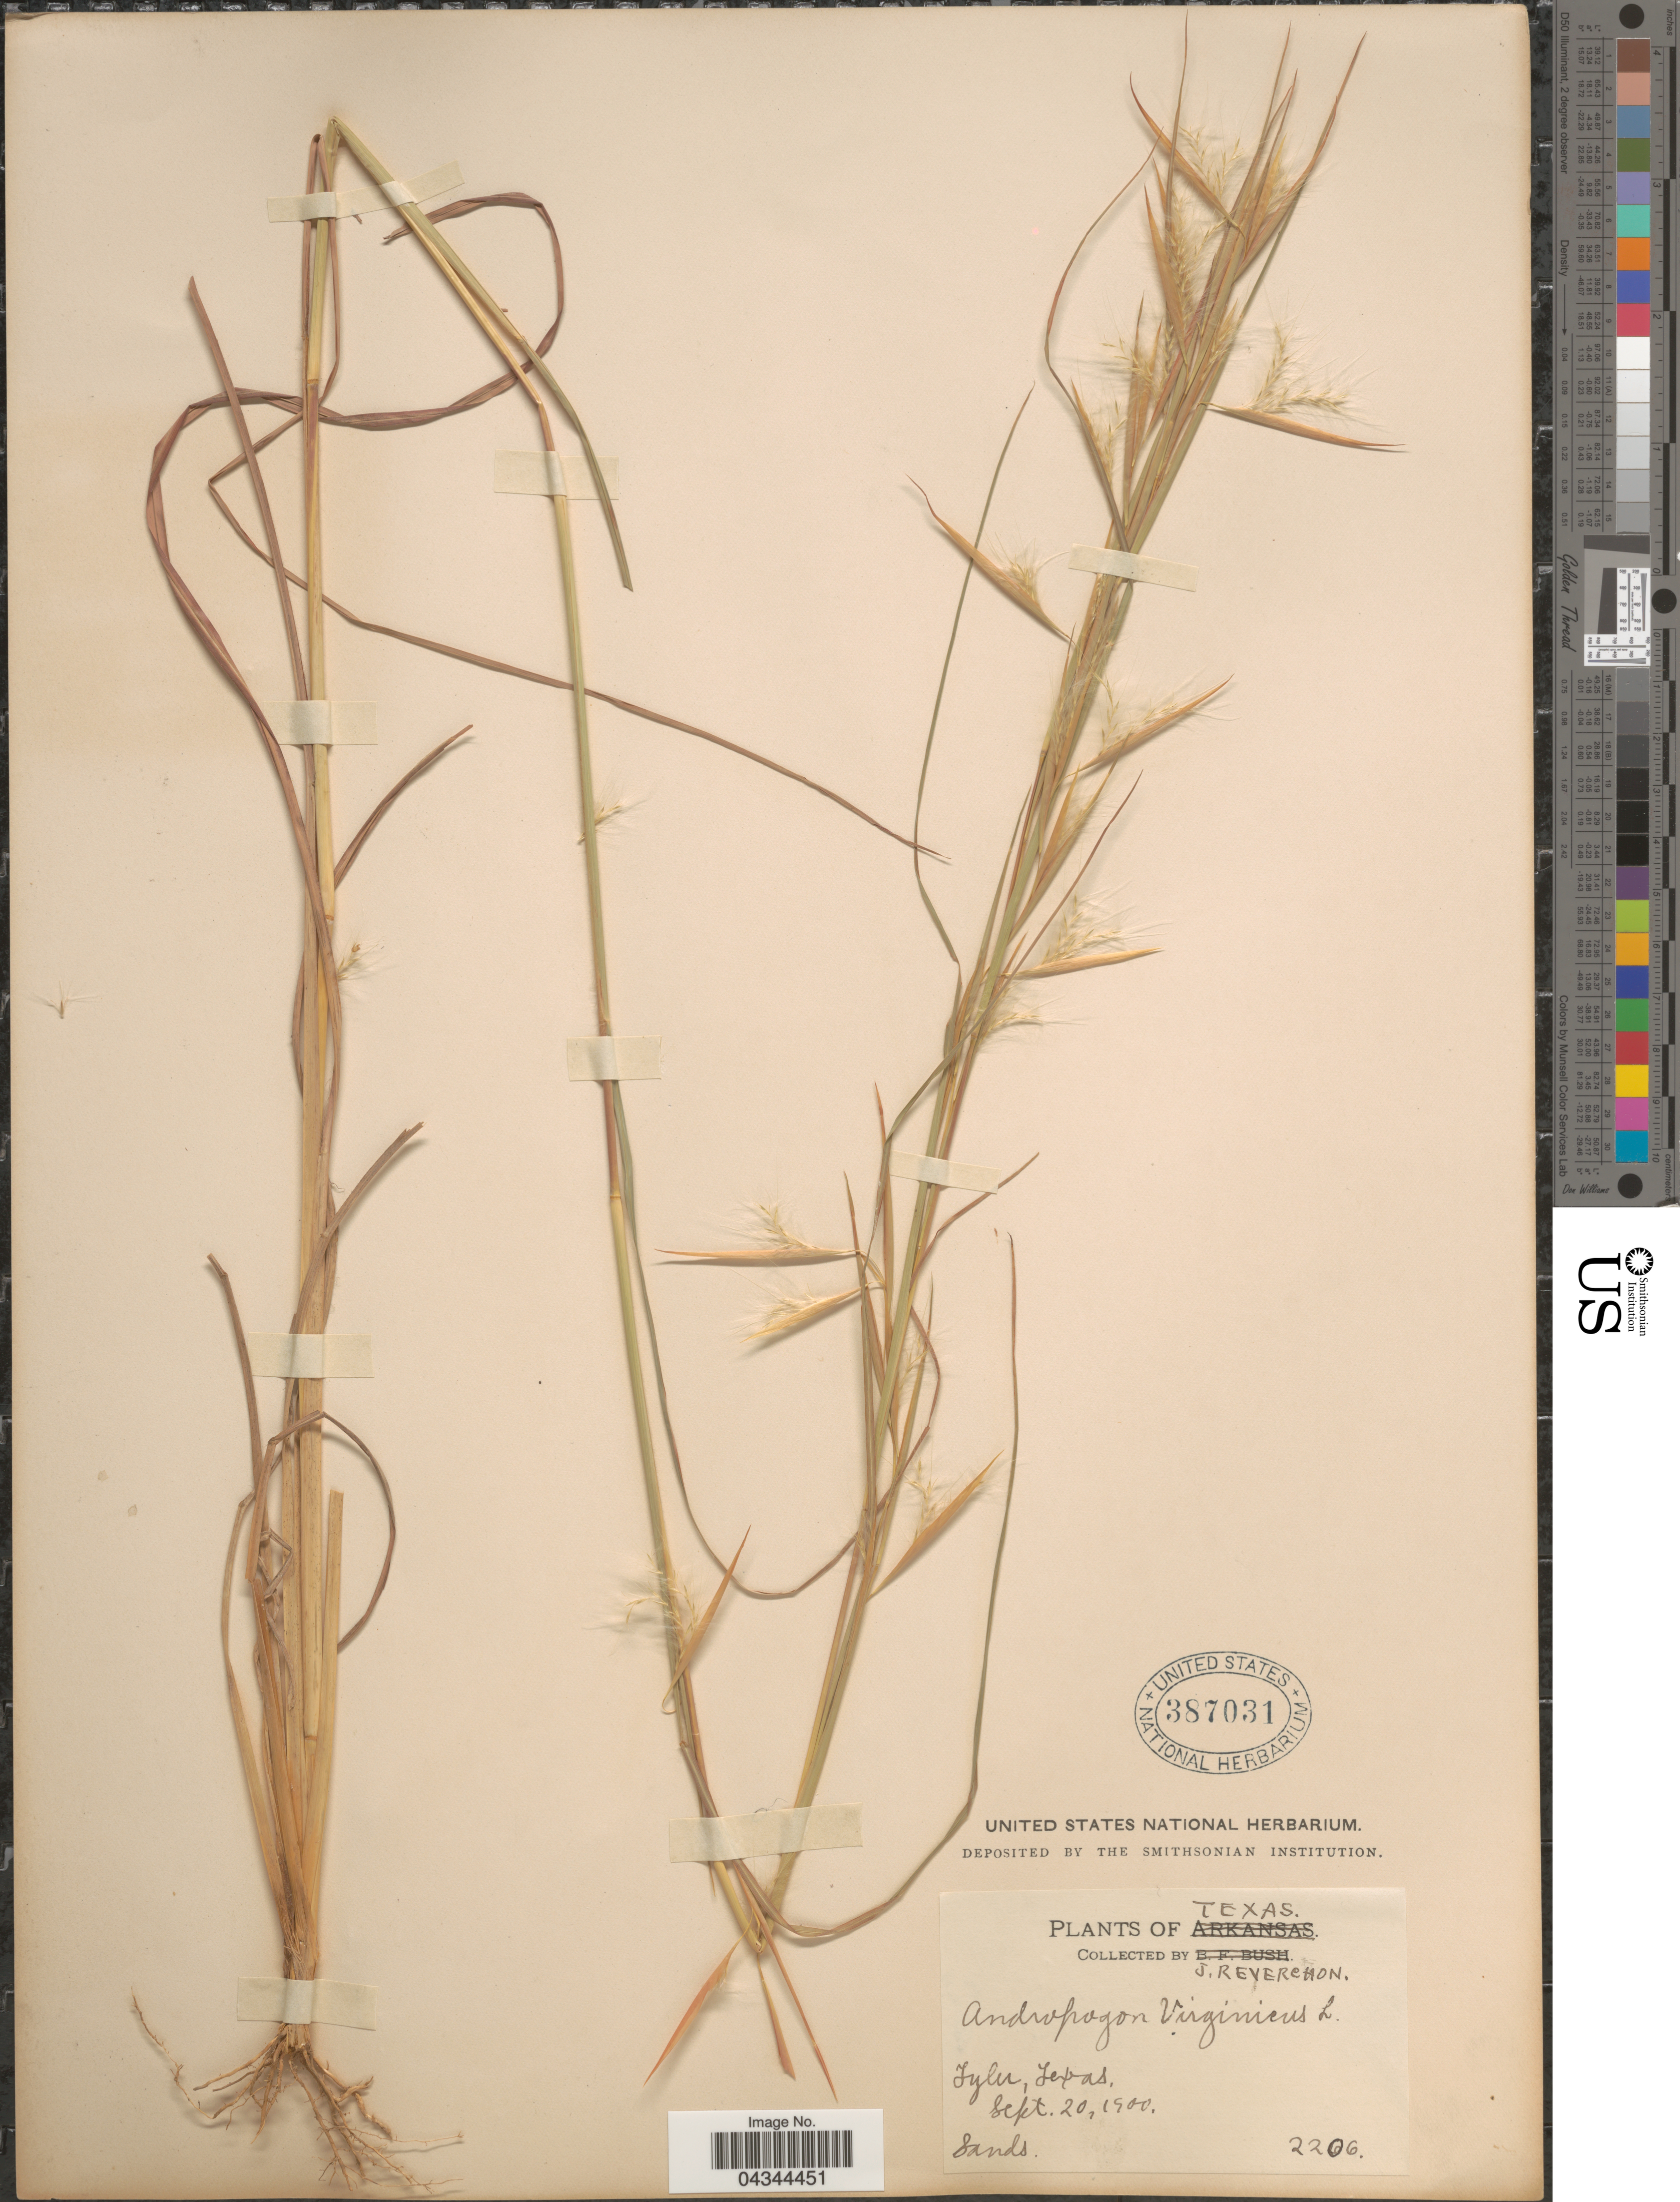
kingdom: Plantae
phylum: Tracheophyta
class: Liliopsida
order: Poales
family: Poaceae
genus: Andropogon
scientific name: Andropogon virginicus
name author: L.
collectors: J. Reverchon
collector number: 2206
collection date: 1900-09-20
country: United States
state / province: Texas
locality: Tyler.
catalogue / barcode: US 387031